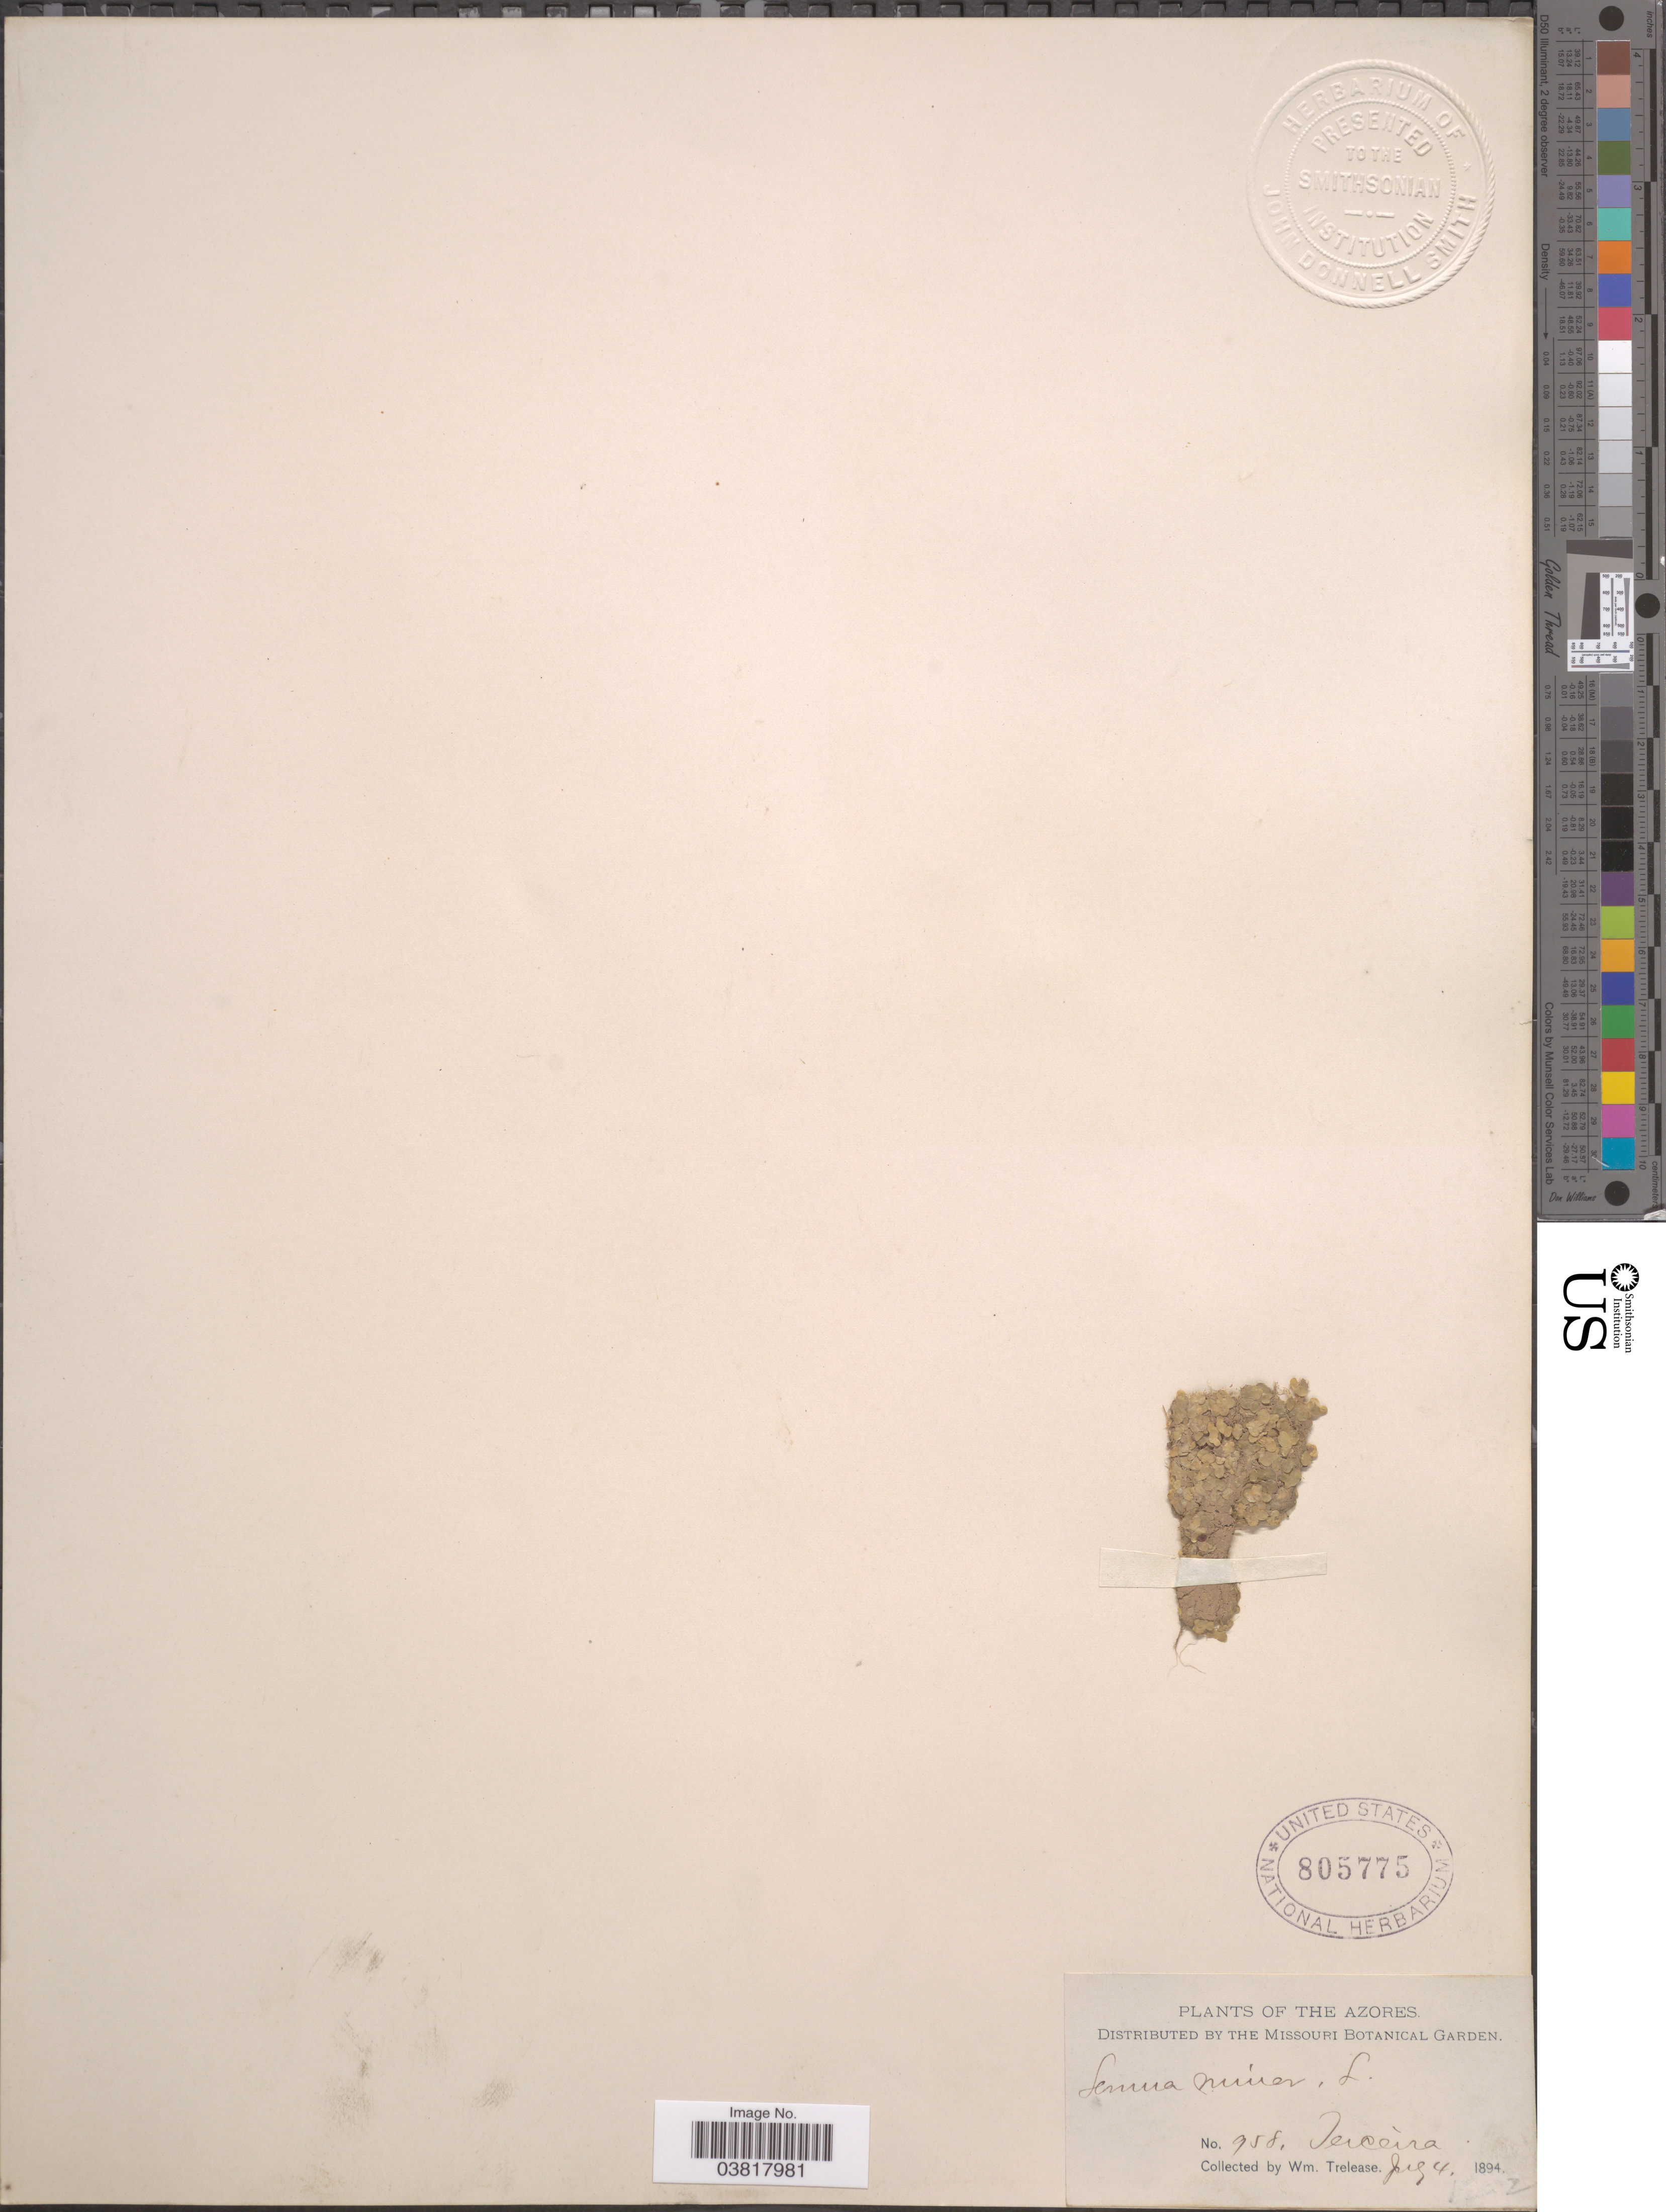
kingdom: Plantae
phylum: Tracheophyta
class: Liliopsida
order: Alismatales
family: Araceae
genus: Lemna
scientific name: Lemna minor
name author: L.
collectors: W. Trelease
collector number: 958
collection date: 1894-07-04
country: Portugal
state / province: Azores (Aut. Reg.)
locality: Terceira.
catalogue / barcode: US 805775